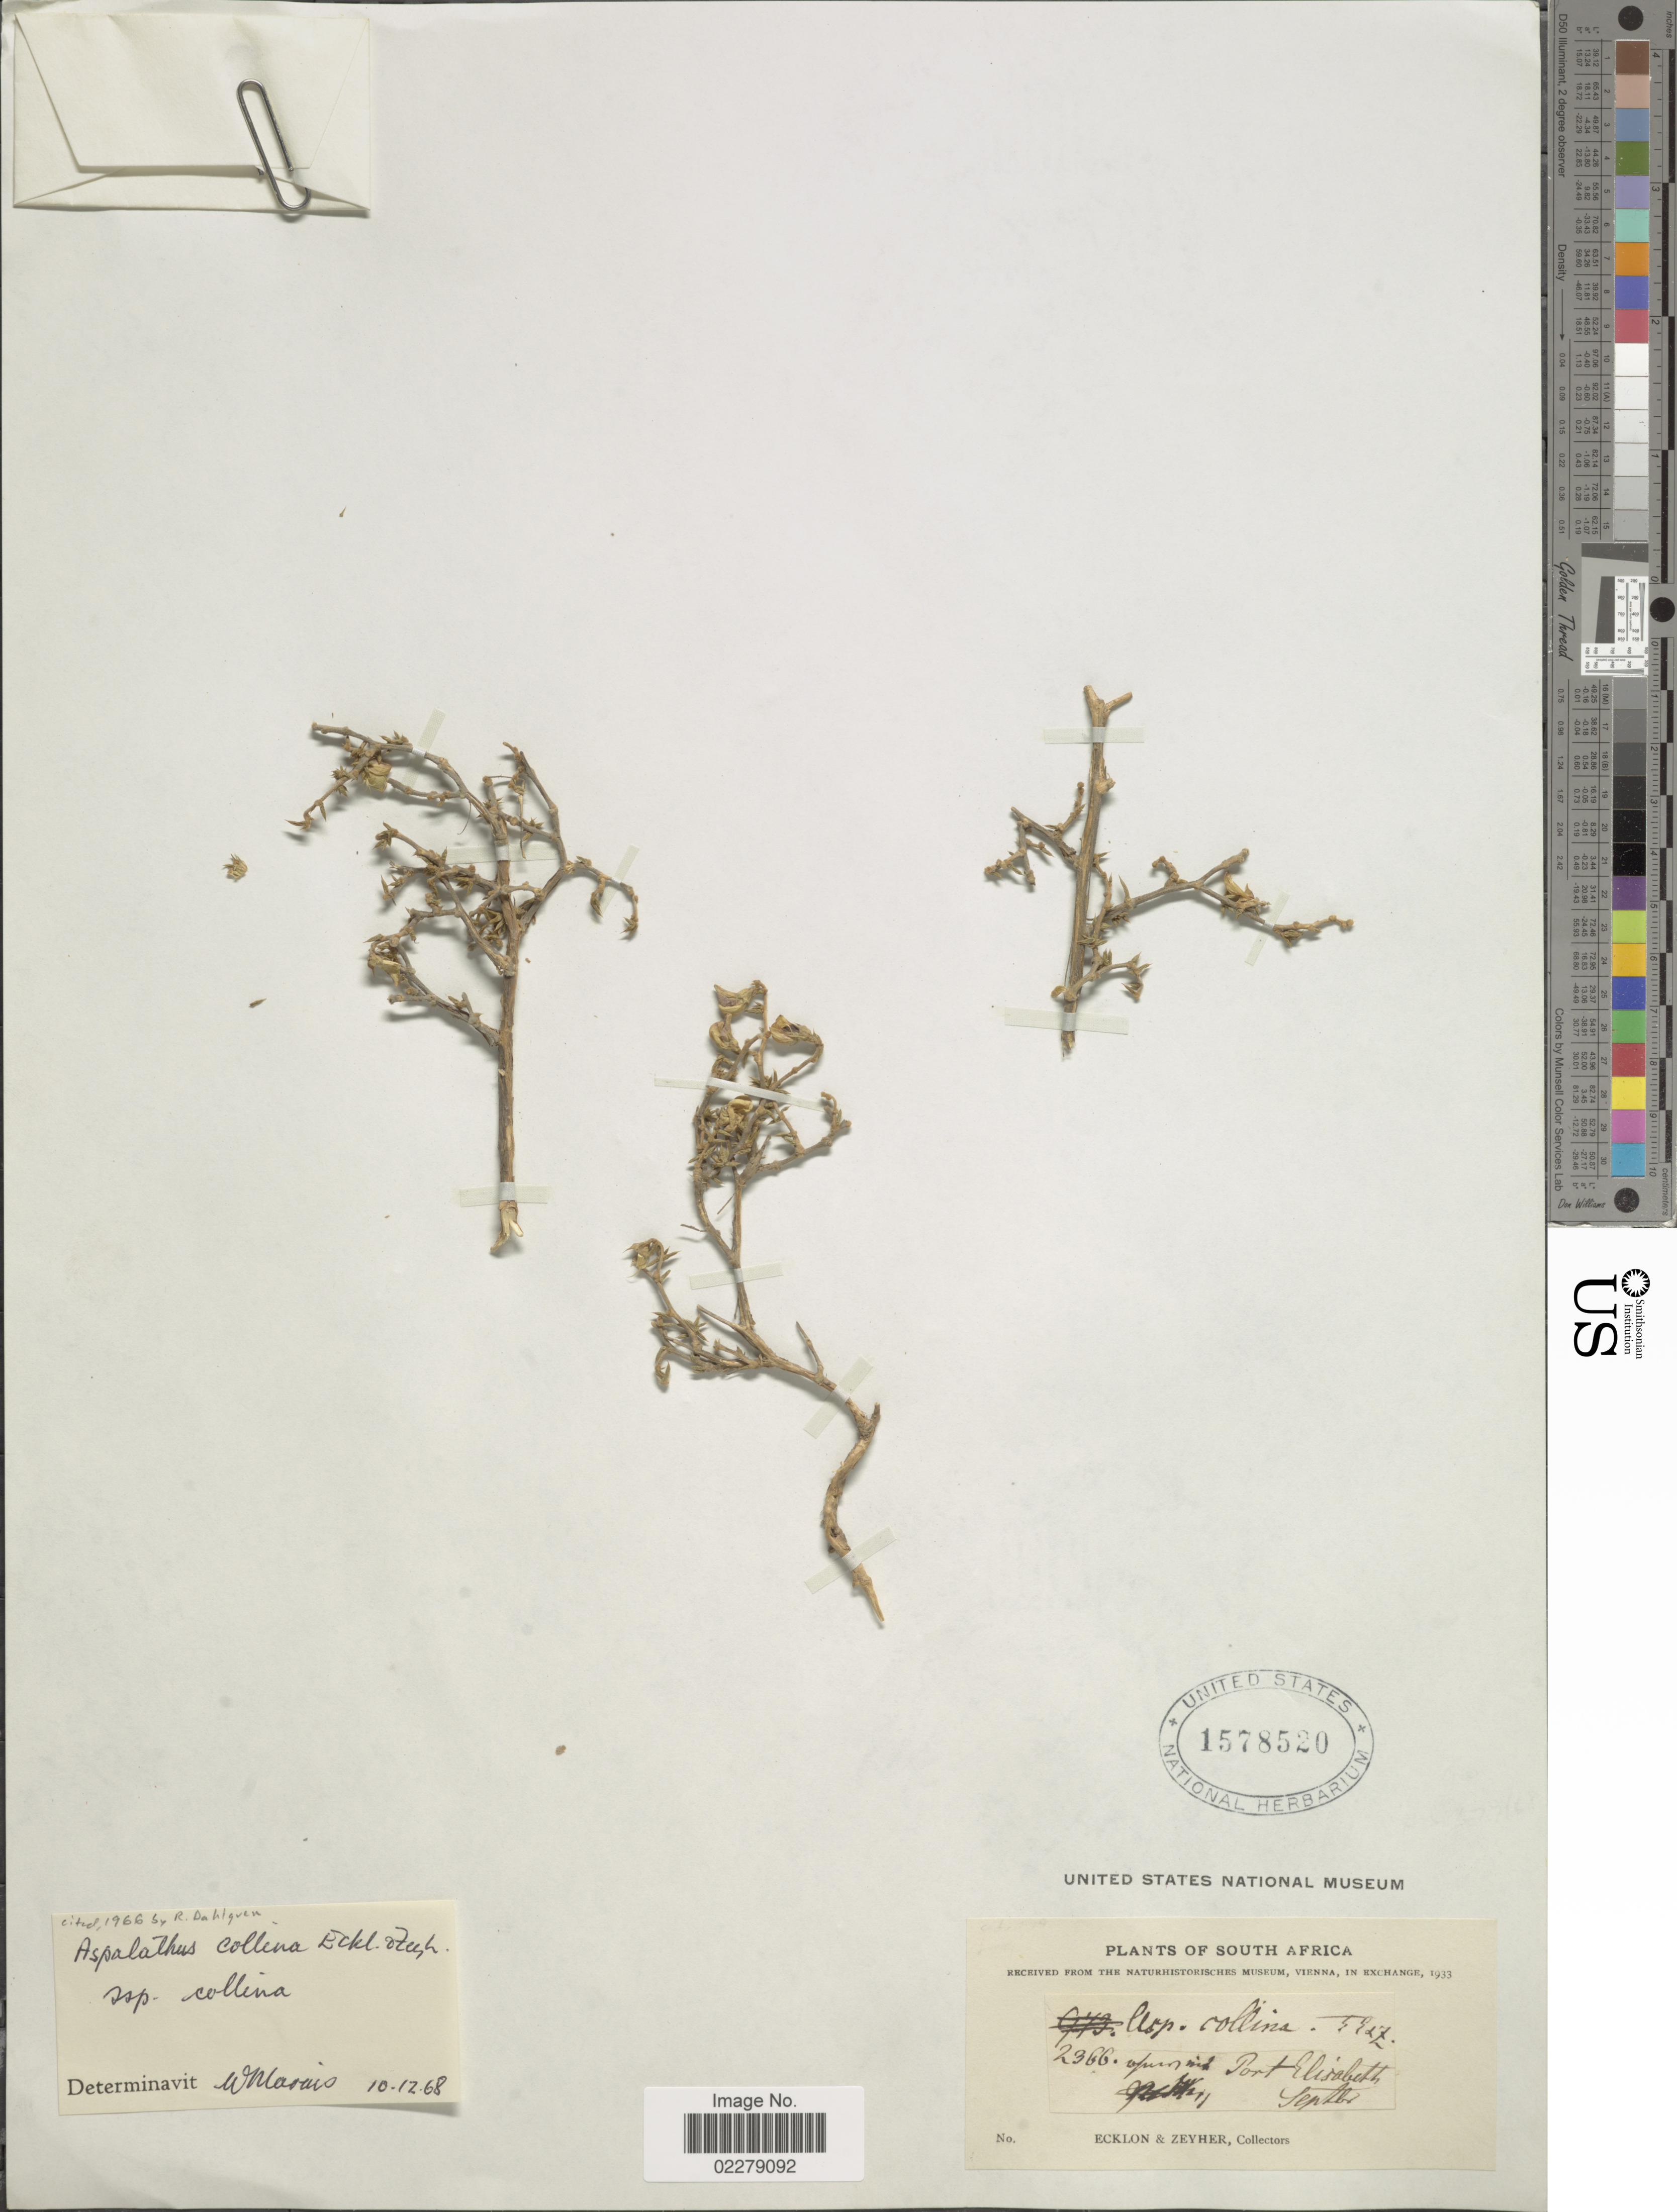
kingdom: Plantae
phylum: Tracheophyta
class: Magnoliopsida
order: Fabales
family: Fabaceae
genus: Aspalathus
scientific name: Aspalathus collina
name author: Eckl. & Zeyh.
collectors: -. Ecklon & -. Zeyher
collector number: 2366?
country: South Africa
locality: Port Elizabeth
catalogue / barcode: US 1578520